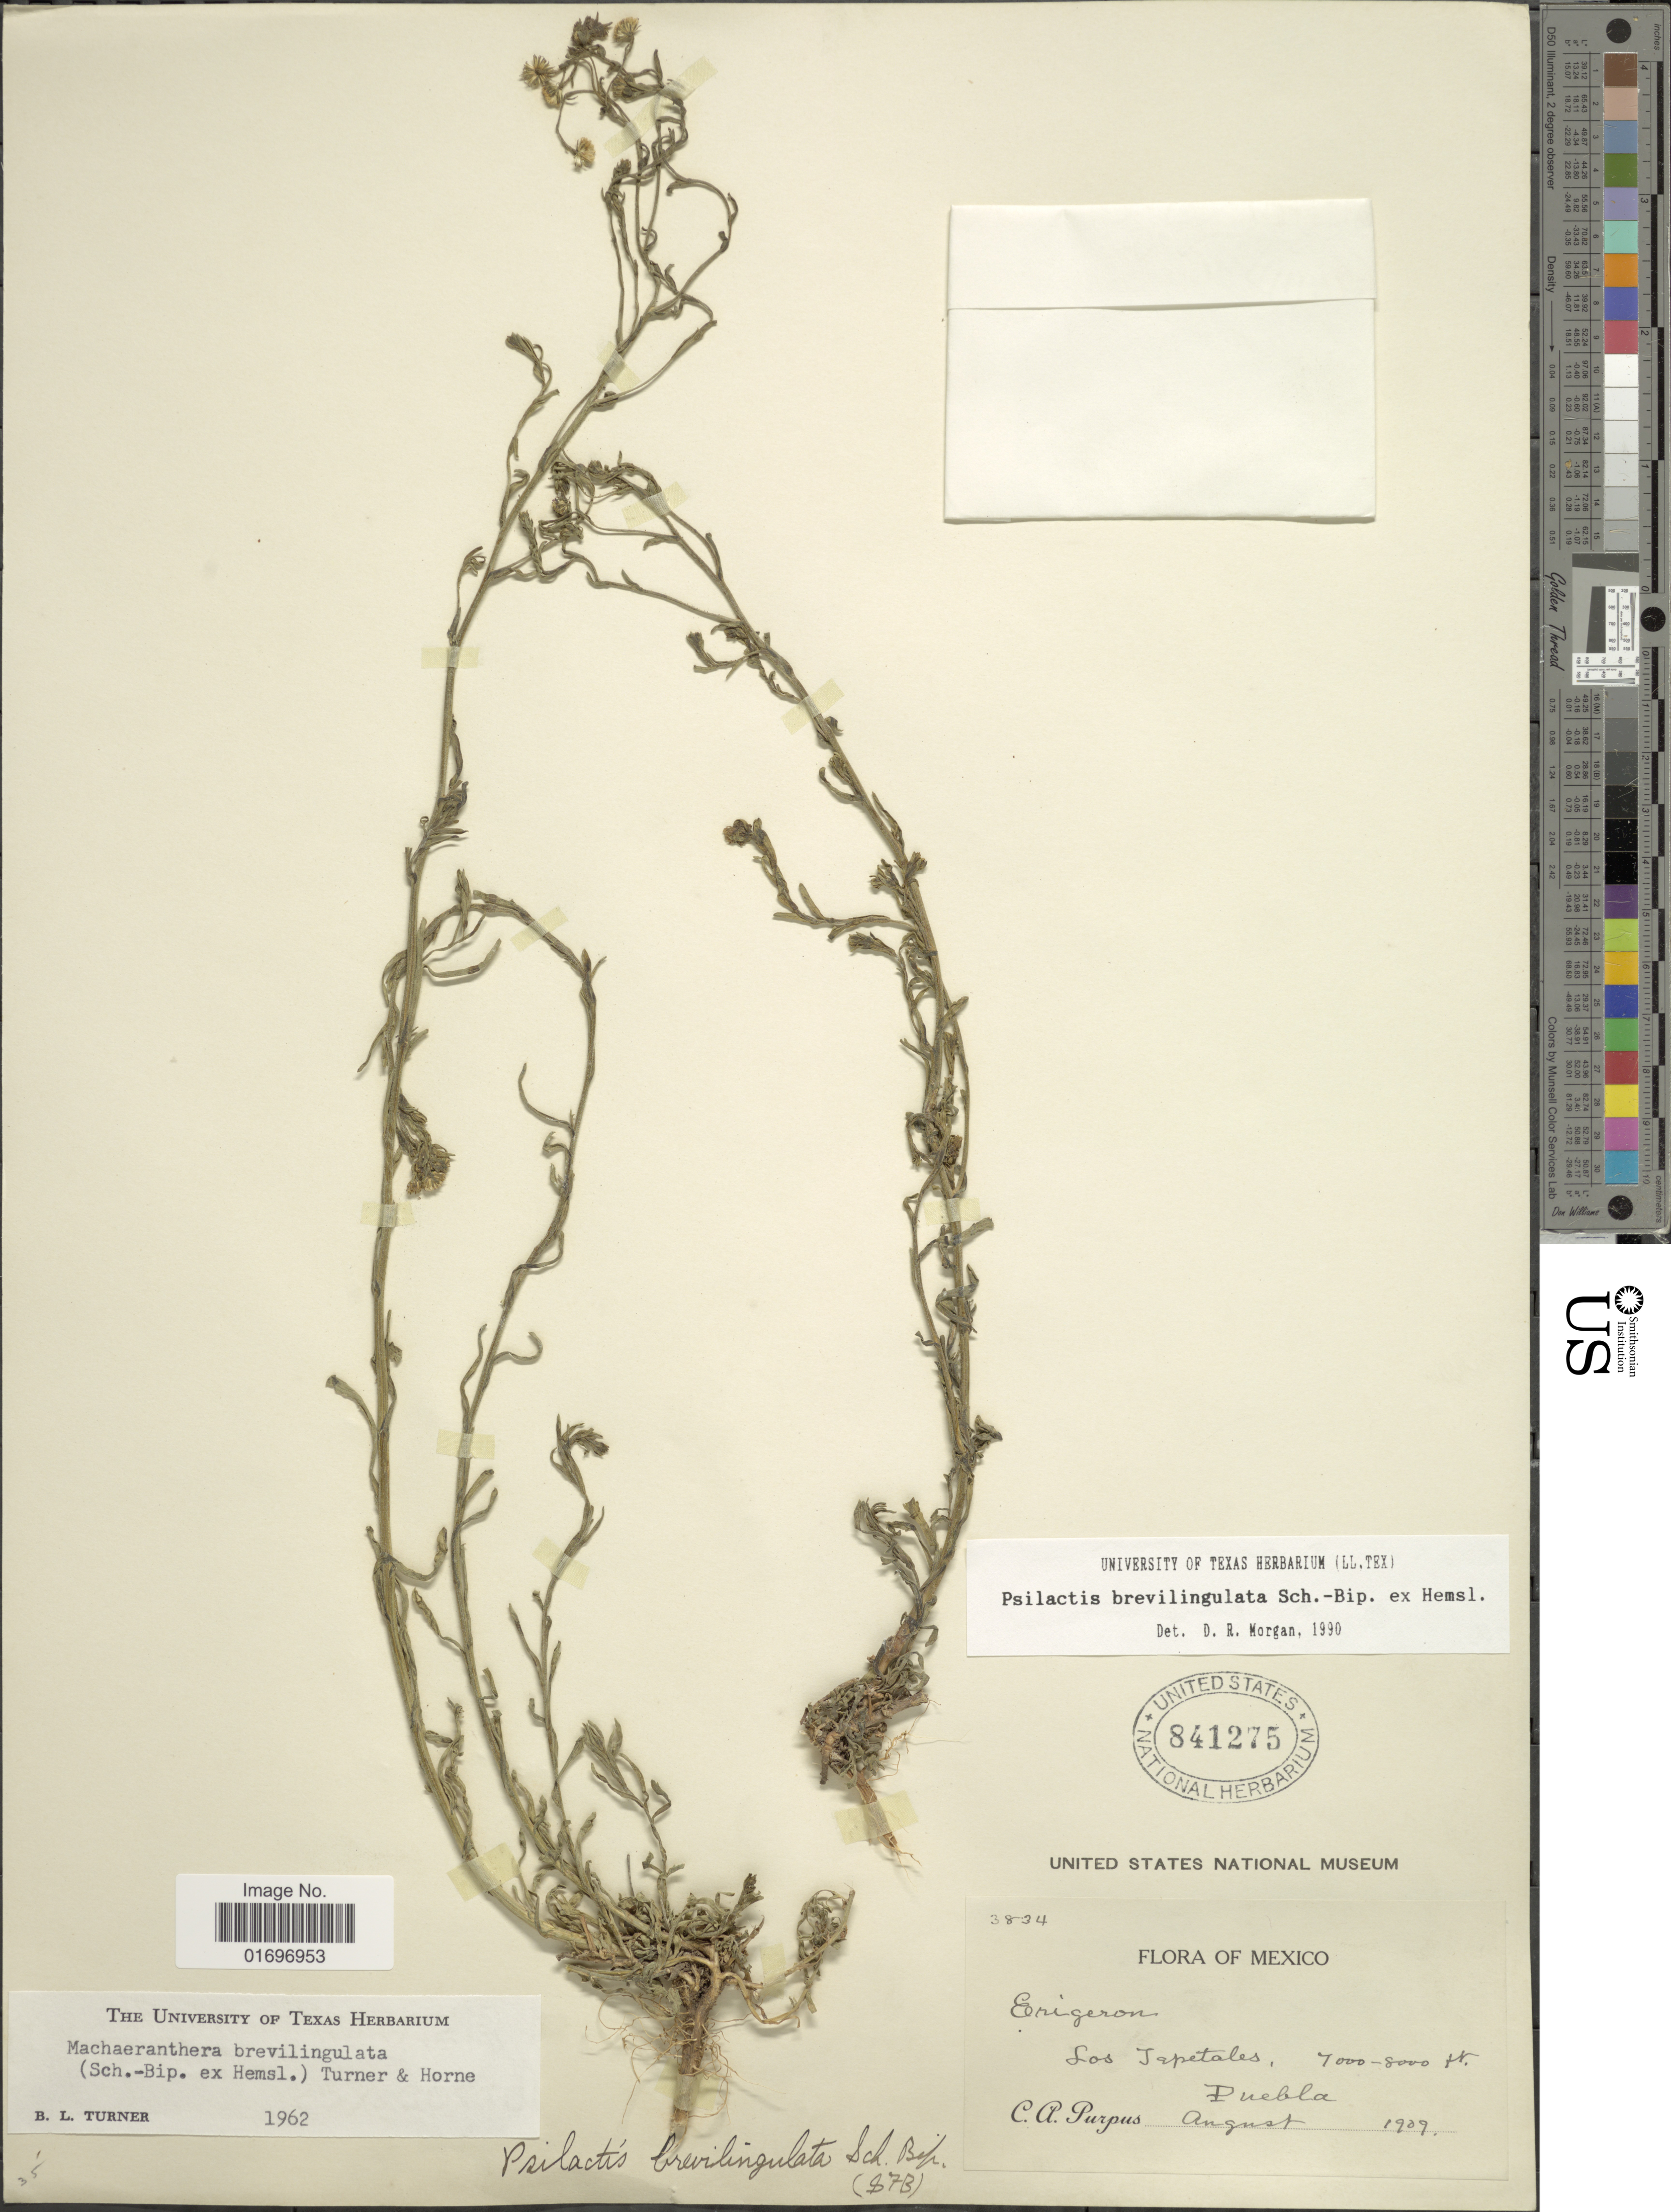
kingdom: Plantae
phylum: Tracheophyta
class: Magnoliopsida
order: Asterales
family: Asteraceae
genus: Psilactis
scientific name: Psilactis brevilingulata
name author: Sch. Bip. ex Hemsl.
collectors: C. A. Purpus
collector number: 3834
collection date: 1934-08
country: Mexico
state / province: Puebla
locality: Los Tapetales, Puebla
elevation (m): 2134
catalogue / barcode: US 841275